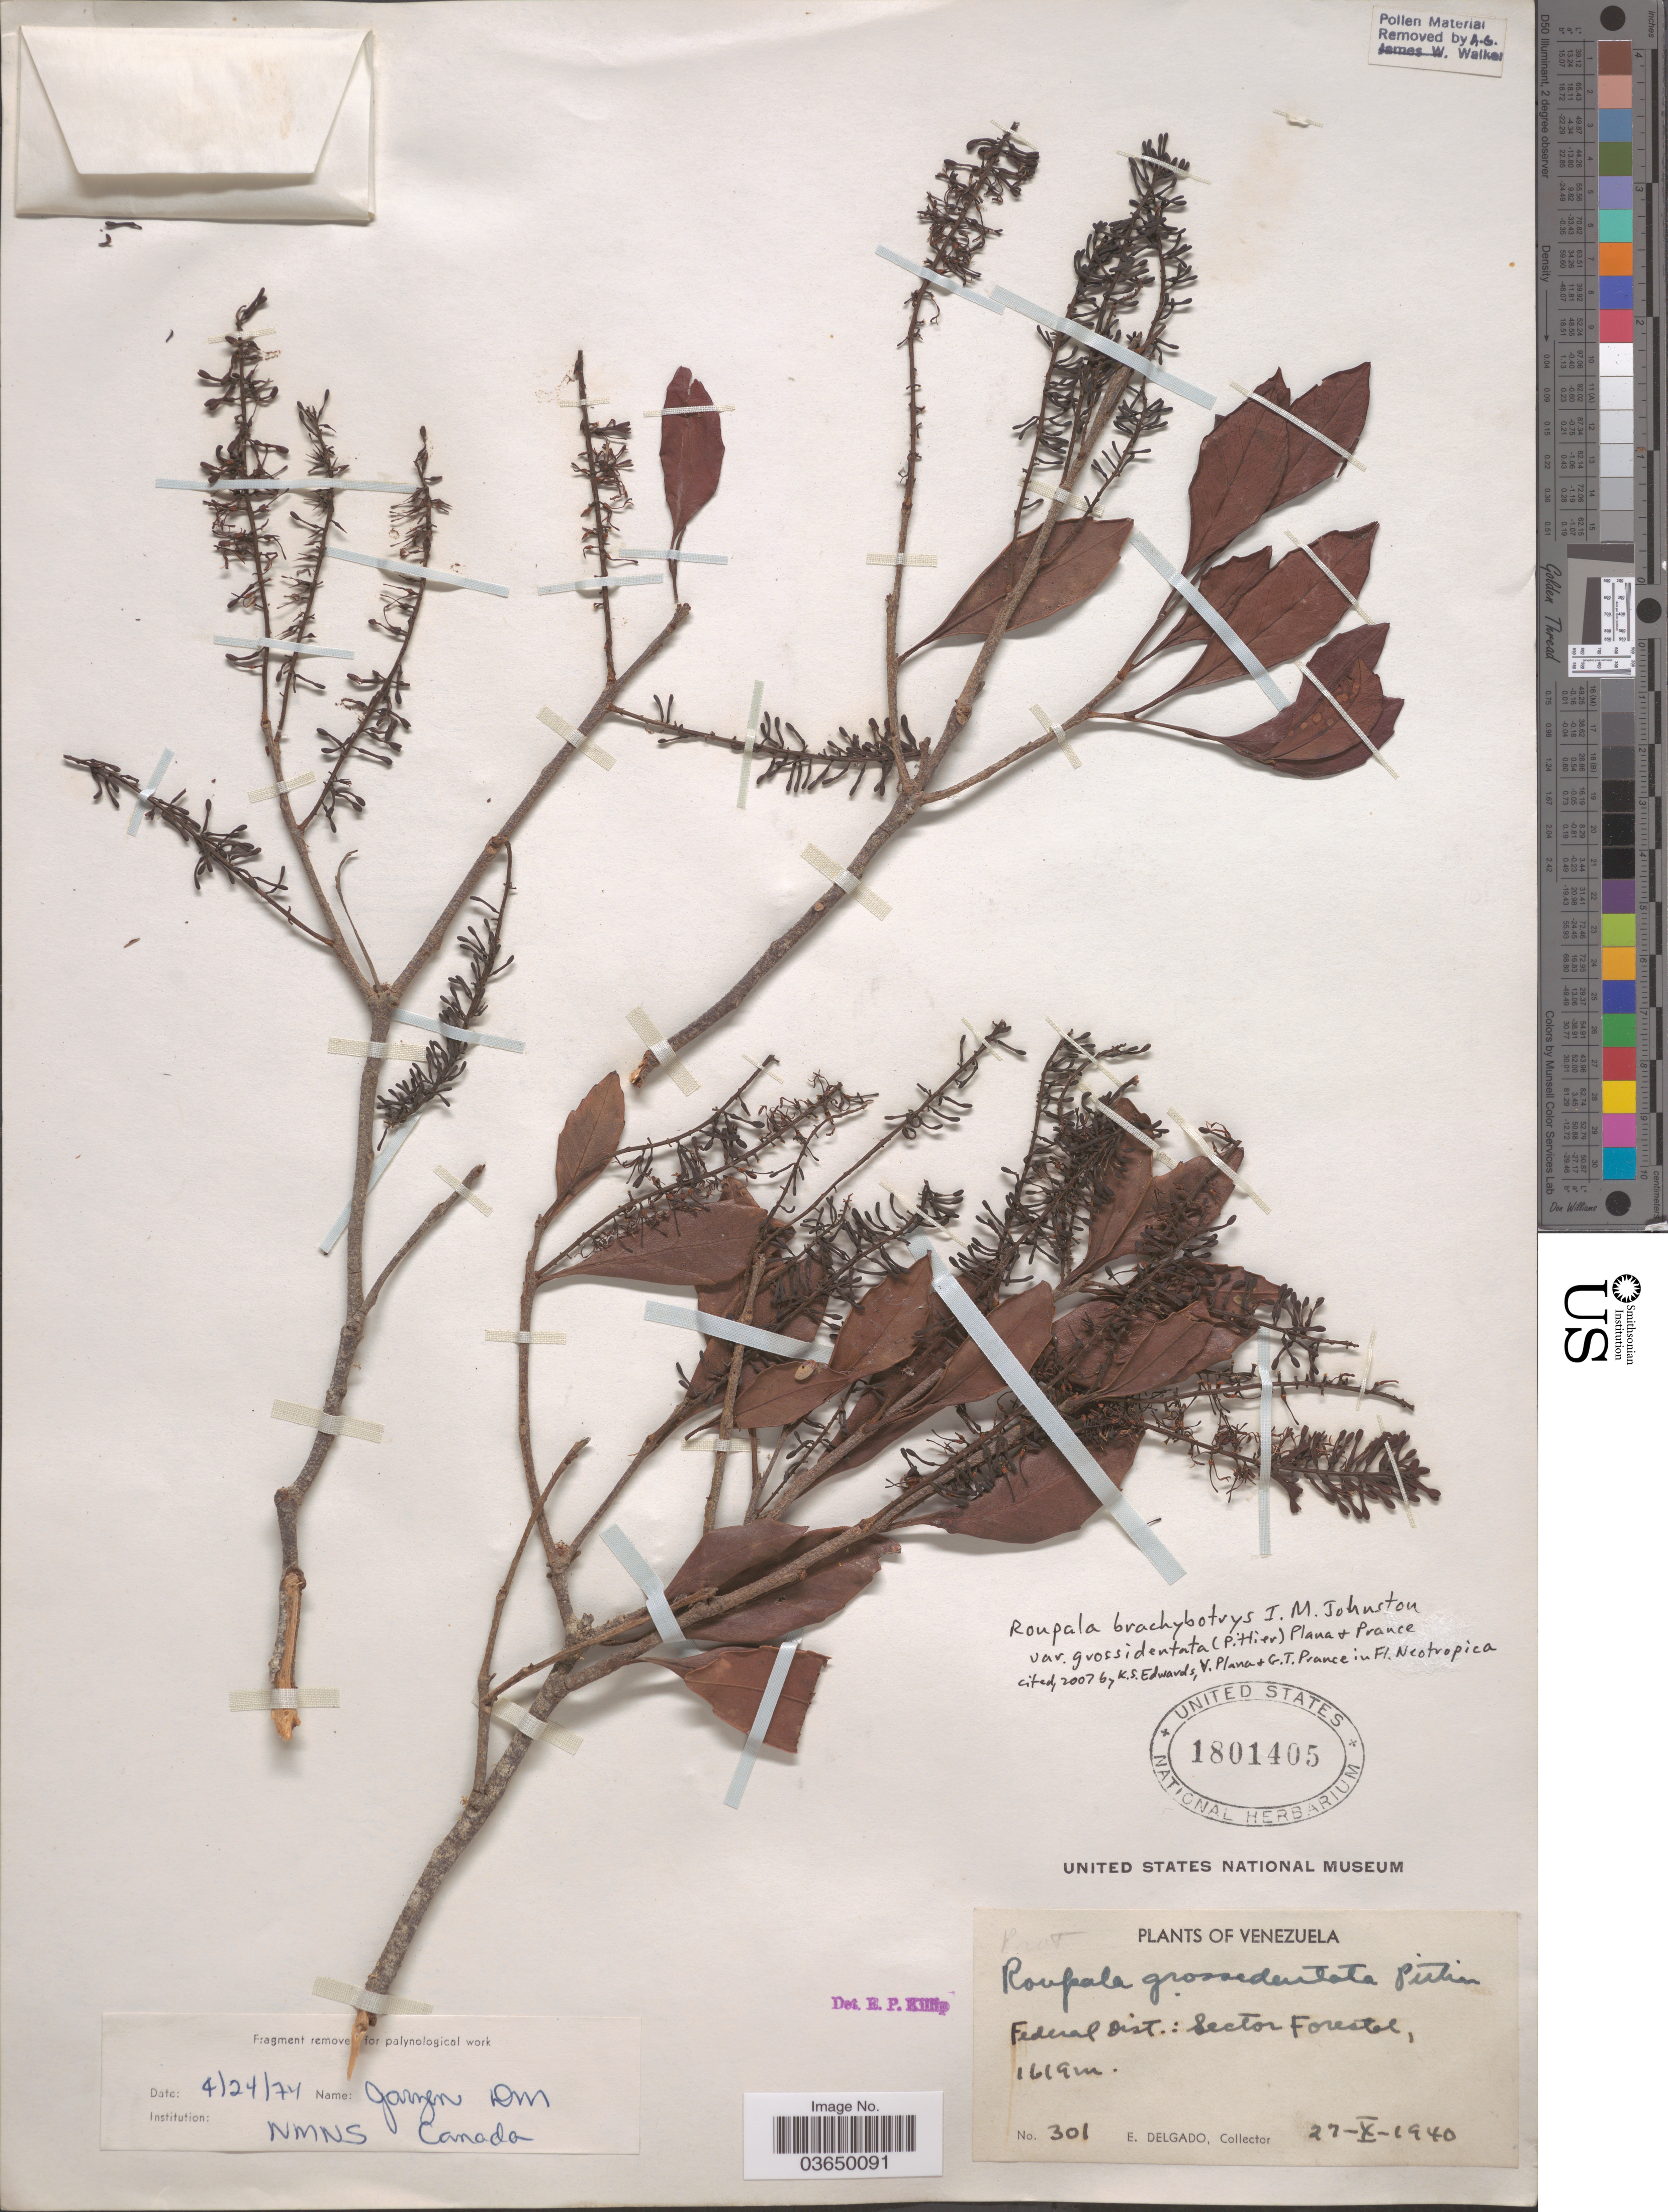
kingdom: Plantae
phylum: Tracheophyta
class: Magnoliopsida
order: Proteales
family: Proteaceae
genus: Roupala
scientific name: Roupala brachybotrys subsp. grossidentata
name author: (Pittier) Plana & Prance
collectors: E. Delgado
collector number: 301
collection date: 1940-10-27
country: Venezuela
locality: Federal Dist.: Sector Forestal.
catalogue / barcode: US 1801405